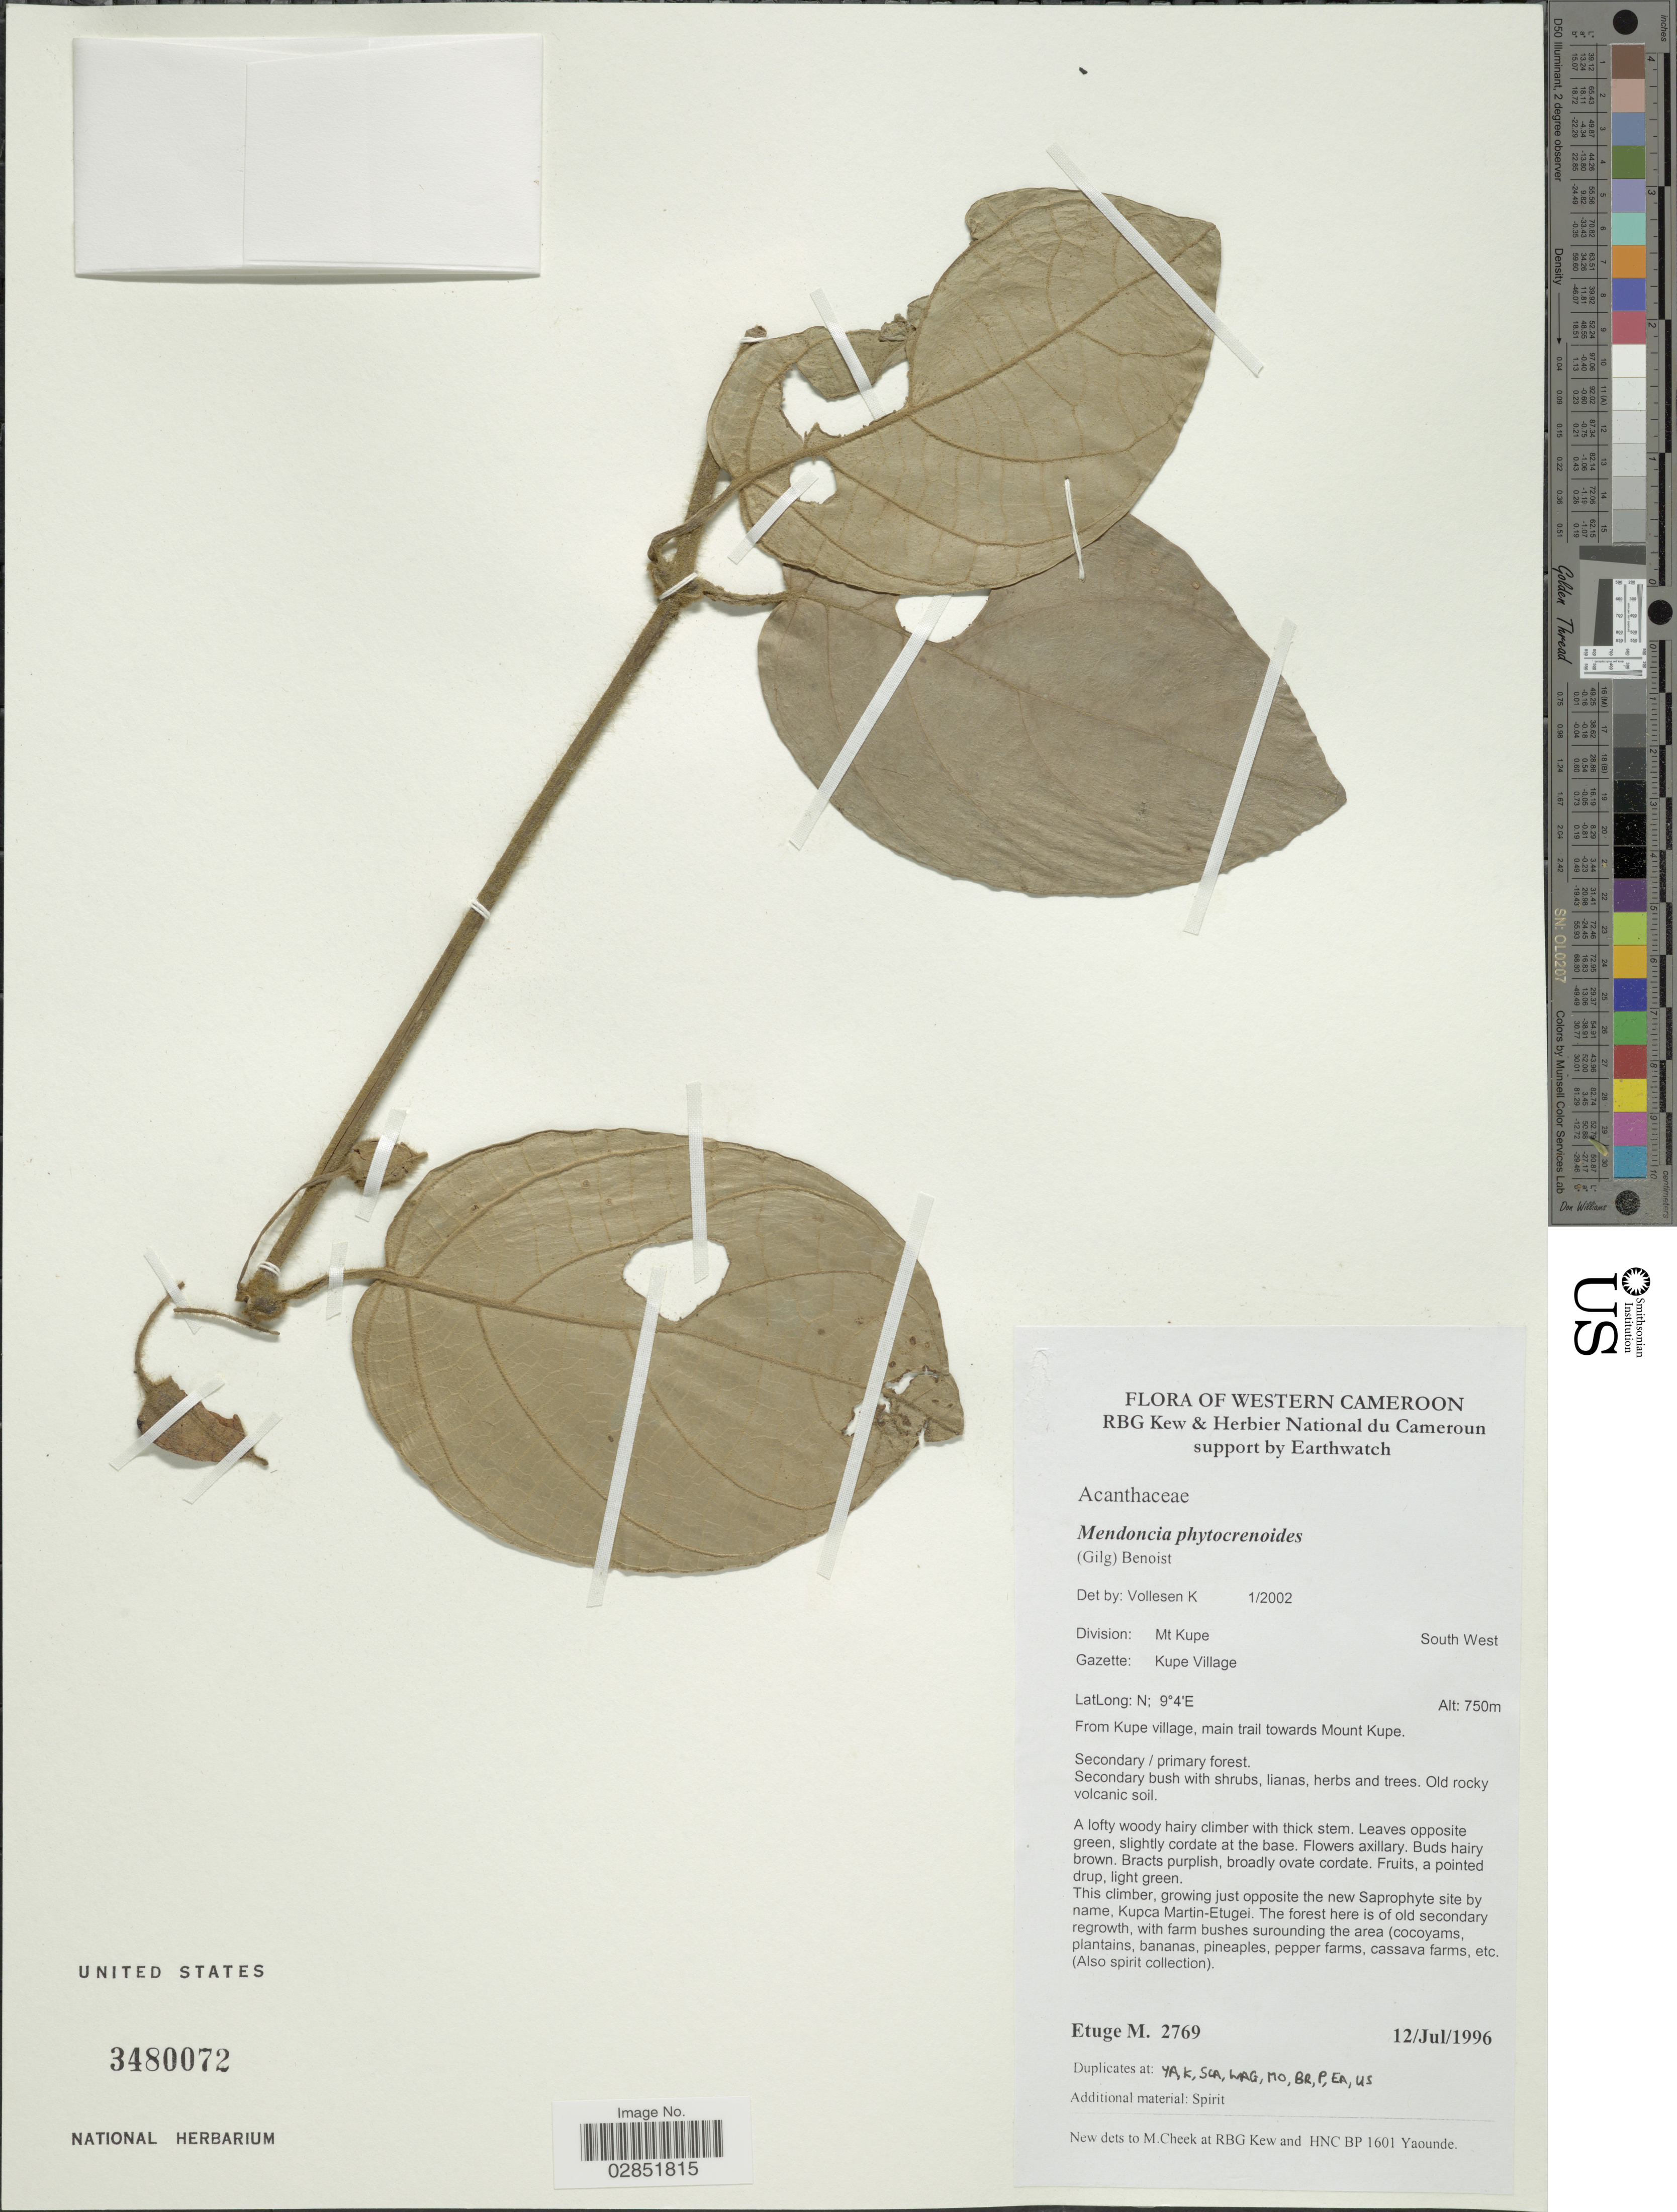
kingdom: Plantae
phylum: Tracheophyta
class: Magnoliopsida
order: Lamiales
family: Acanthaceae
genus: Mendoncia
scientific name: Mendoncia phytocrenoides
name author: Benoist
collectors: M. Etuge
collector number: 2769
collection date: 1996-07-12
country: Cameroon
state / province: Sud-Ouest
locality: Western Cameroon. Division: Mt Kupe, South West. Kupe Village. From Kupe village, main trail towards Mount Kupe.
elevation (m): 750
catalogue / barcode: US 3480072